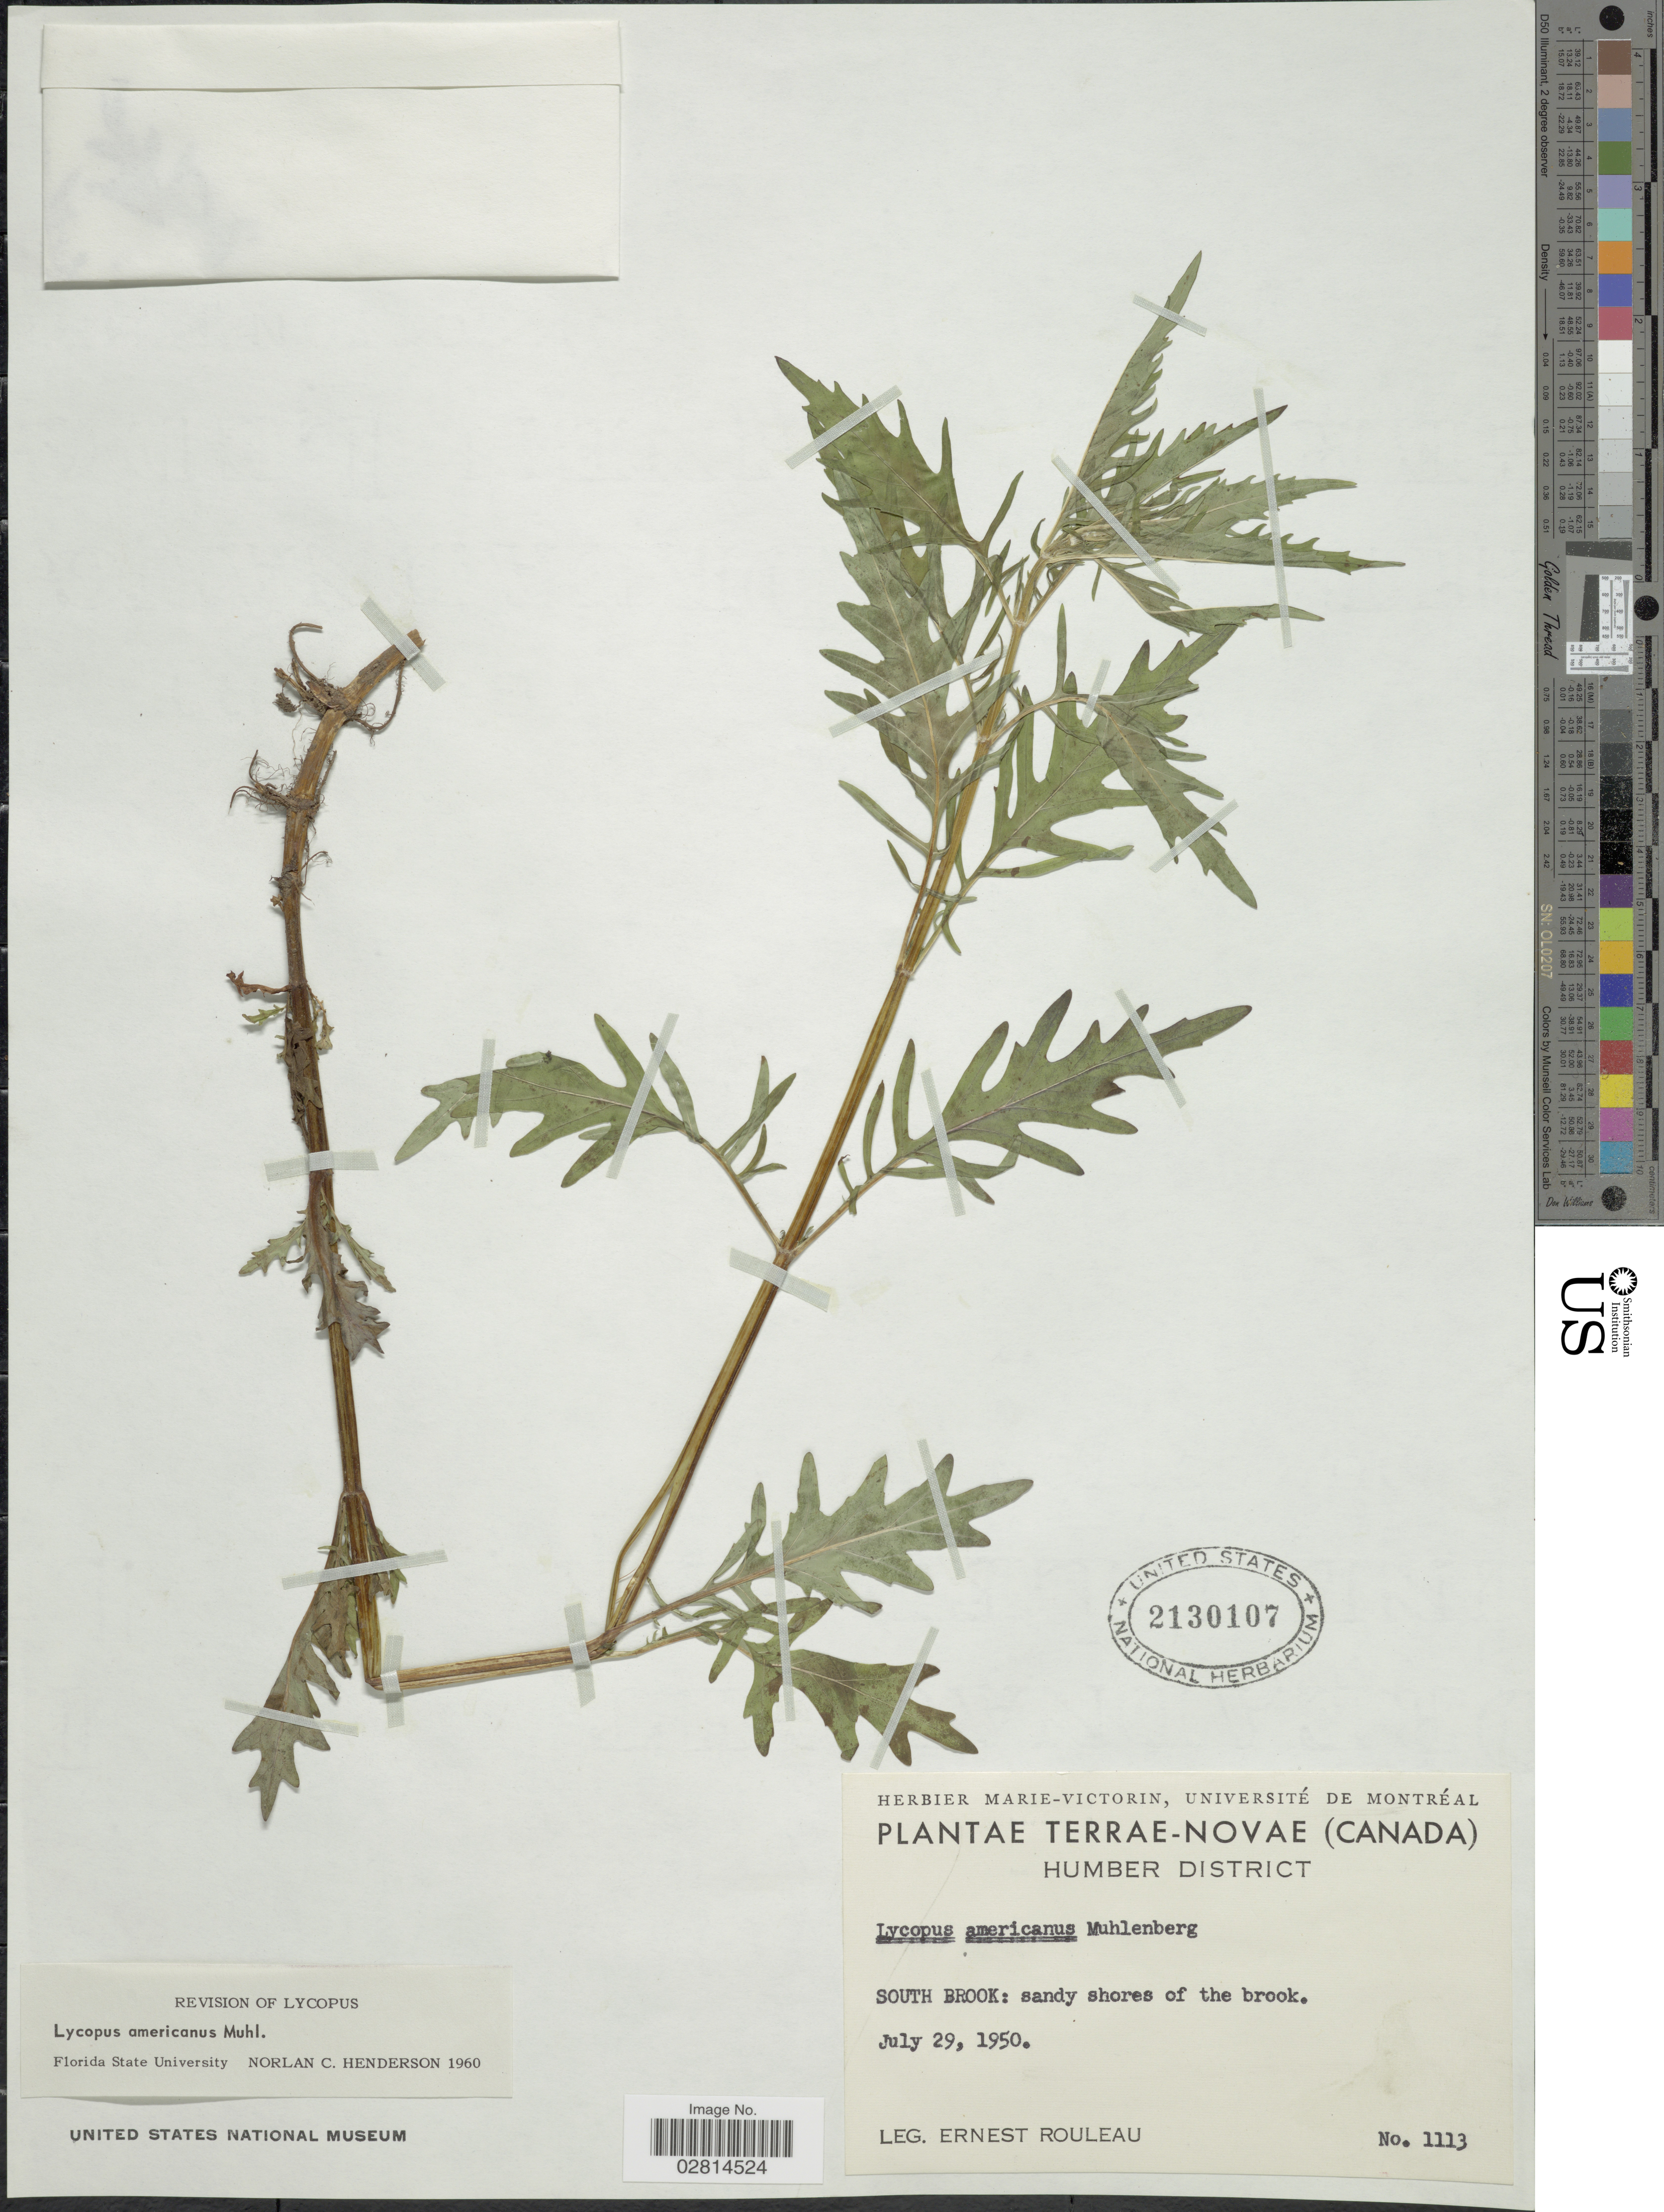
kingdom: Plantae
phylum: Tracheophyta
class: Magnoliopsida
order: Lamiales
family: Lamiaceae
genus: Lycopus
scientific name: Lycopus americanus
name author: Muhl. ex W.P.C. Barton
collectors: E. Rouleau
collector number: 1113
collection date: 1950-07-29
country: Canada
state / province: Newfoundland and Labrador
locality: Terrae-Novae. Humbert District. South Brook: sandy shores of the brook.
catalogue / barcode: US 2130107